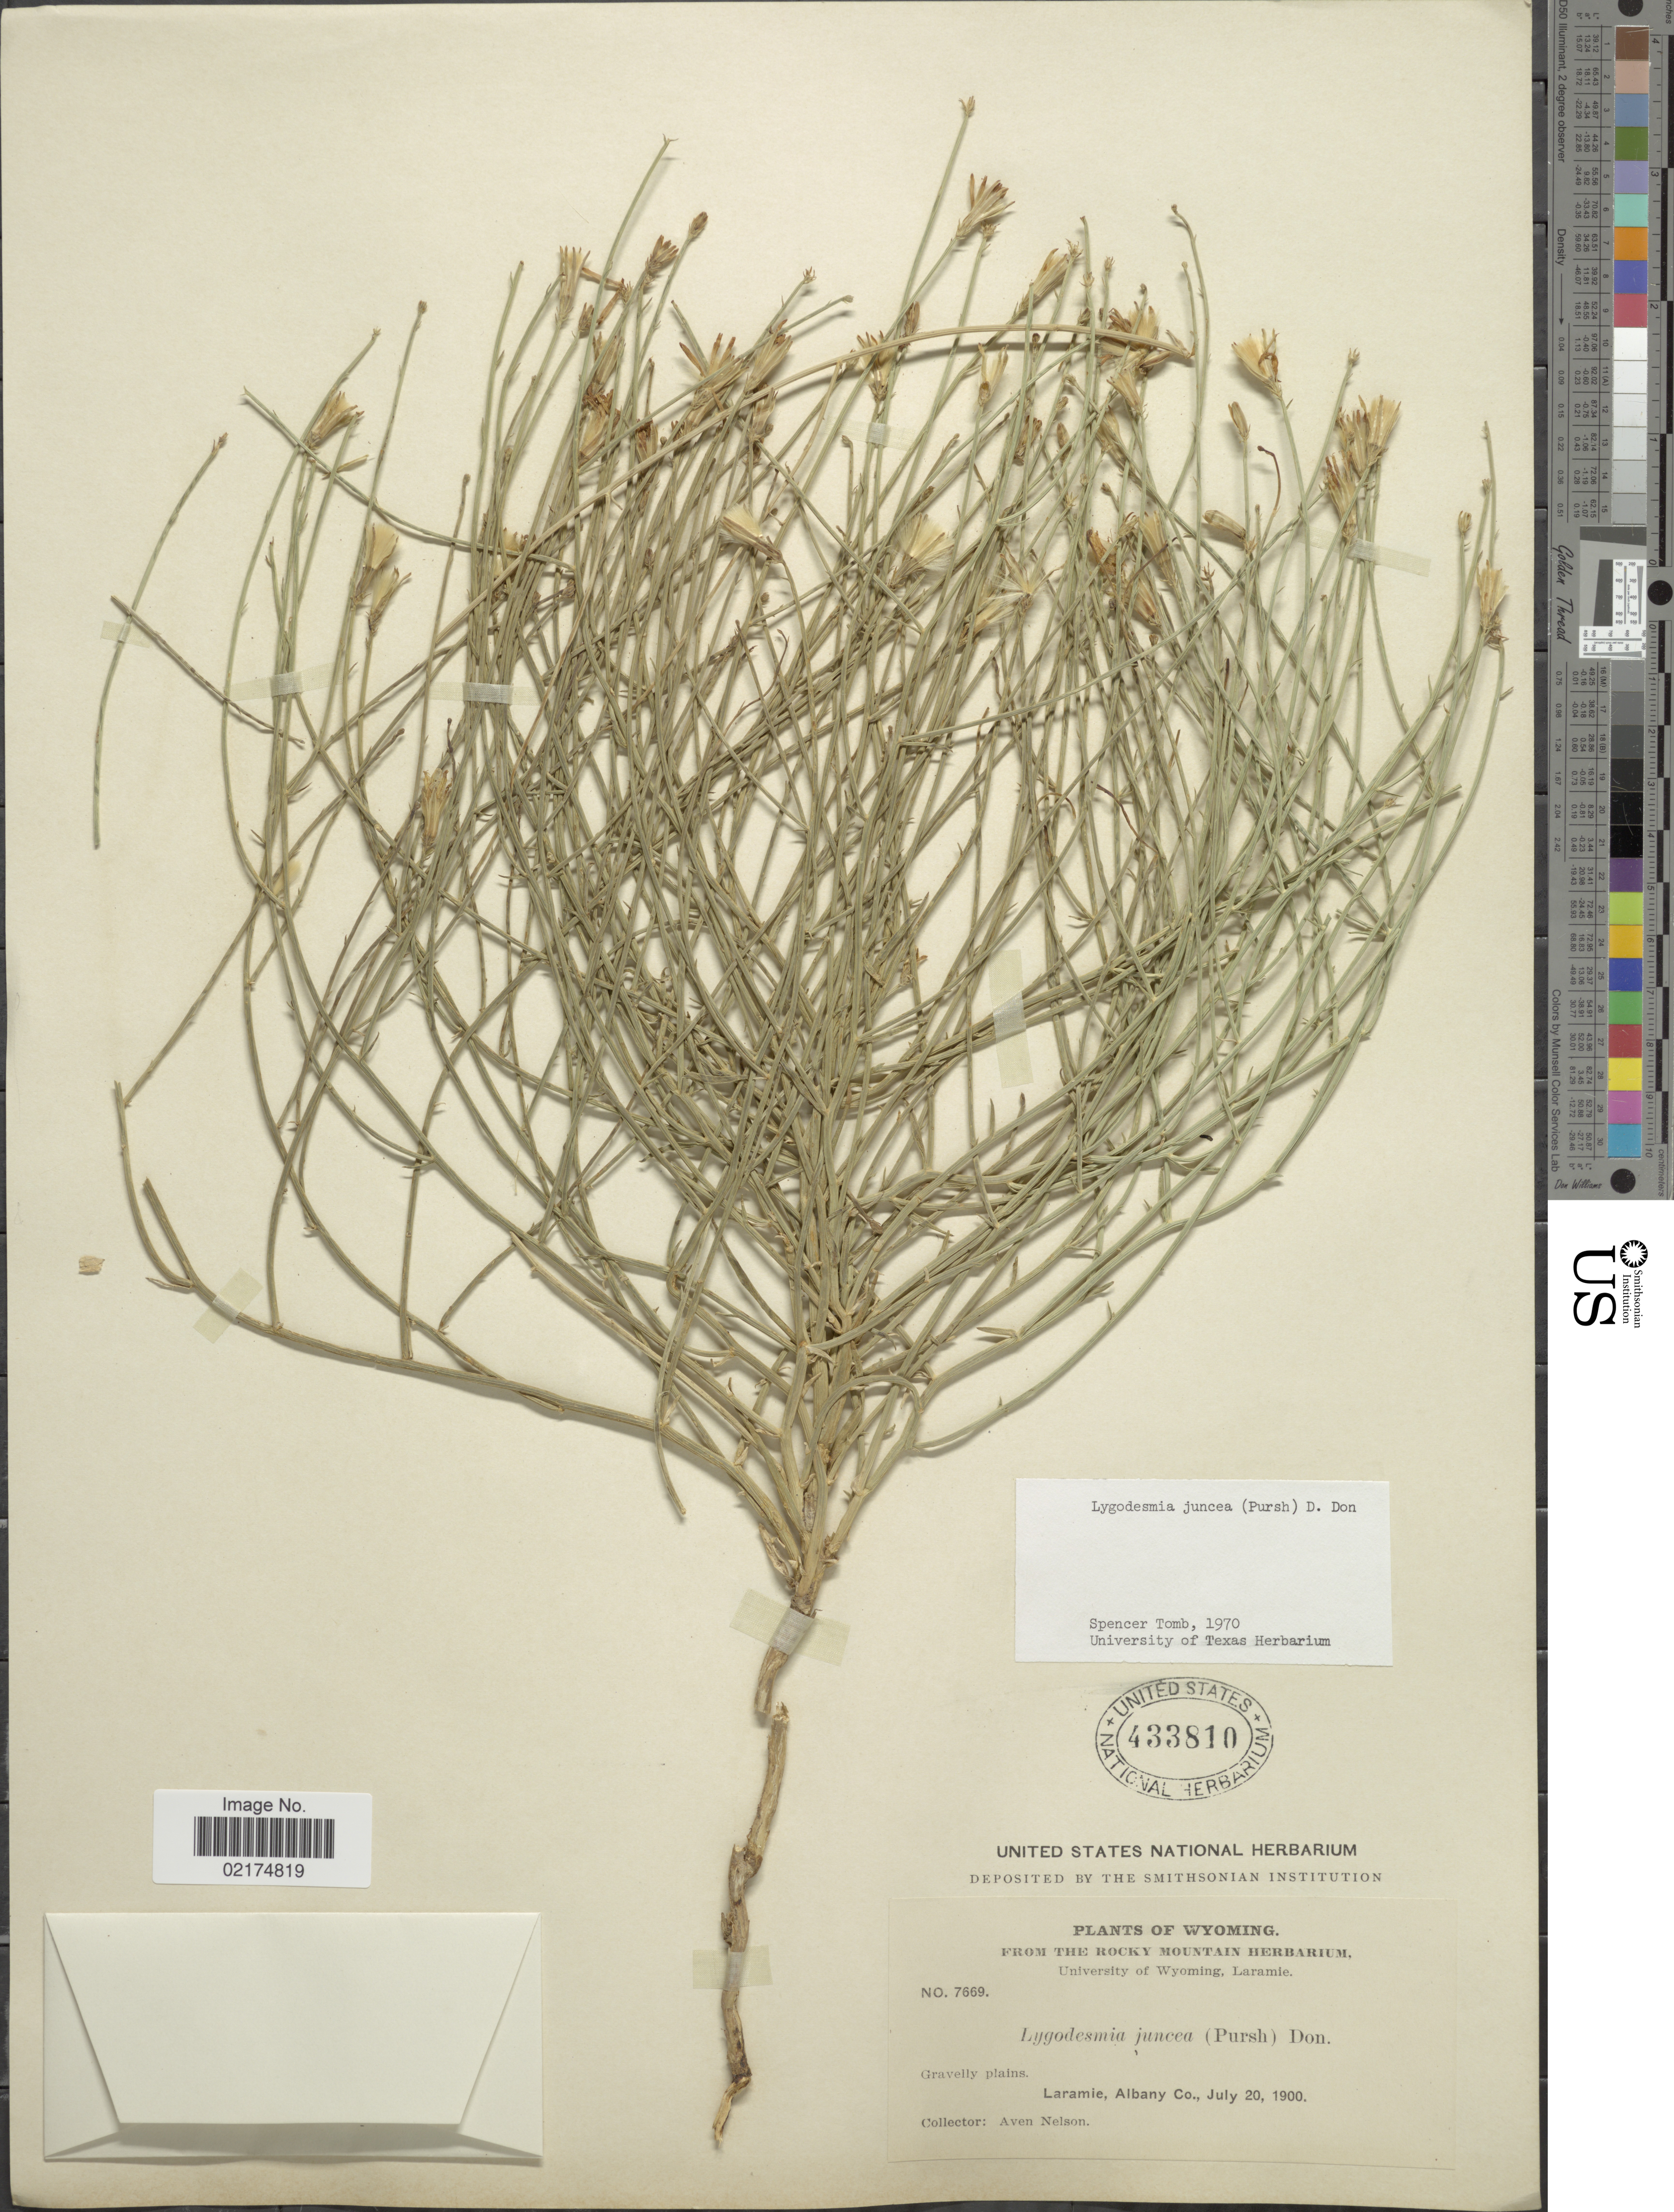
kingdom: Plantae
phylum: Tracheophyta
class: Magnoliopsida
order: Asterales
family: Asteraceae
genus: Lygodesmia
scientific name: Lygodesmia juncea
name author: D. Don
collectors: A. Nelson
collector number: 7669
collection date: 1900-07-20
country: United States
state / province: Wyoming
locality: Laramie, Albany Co.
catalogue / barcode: US 433810